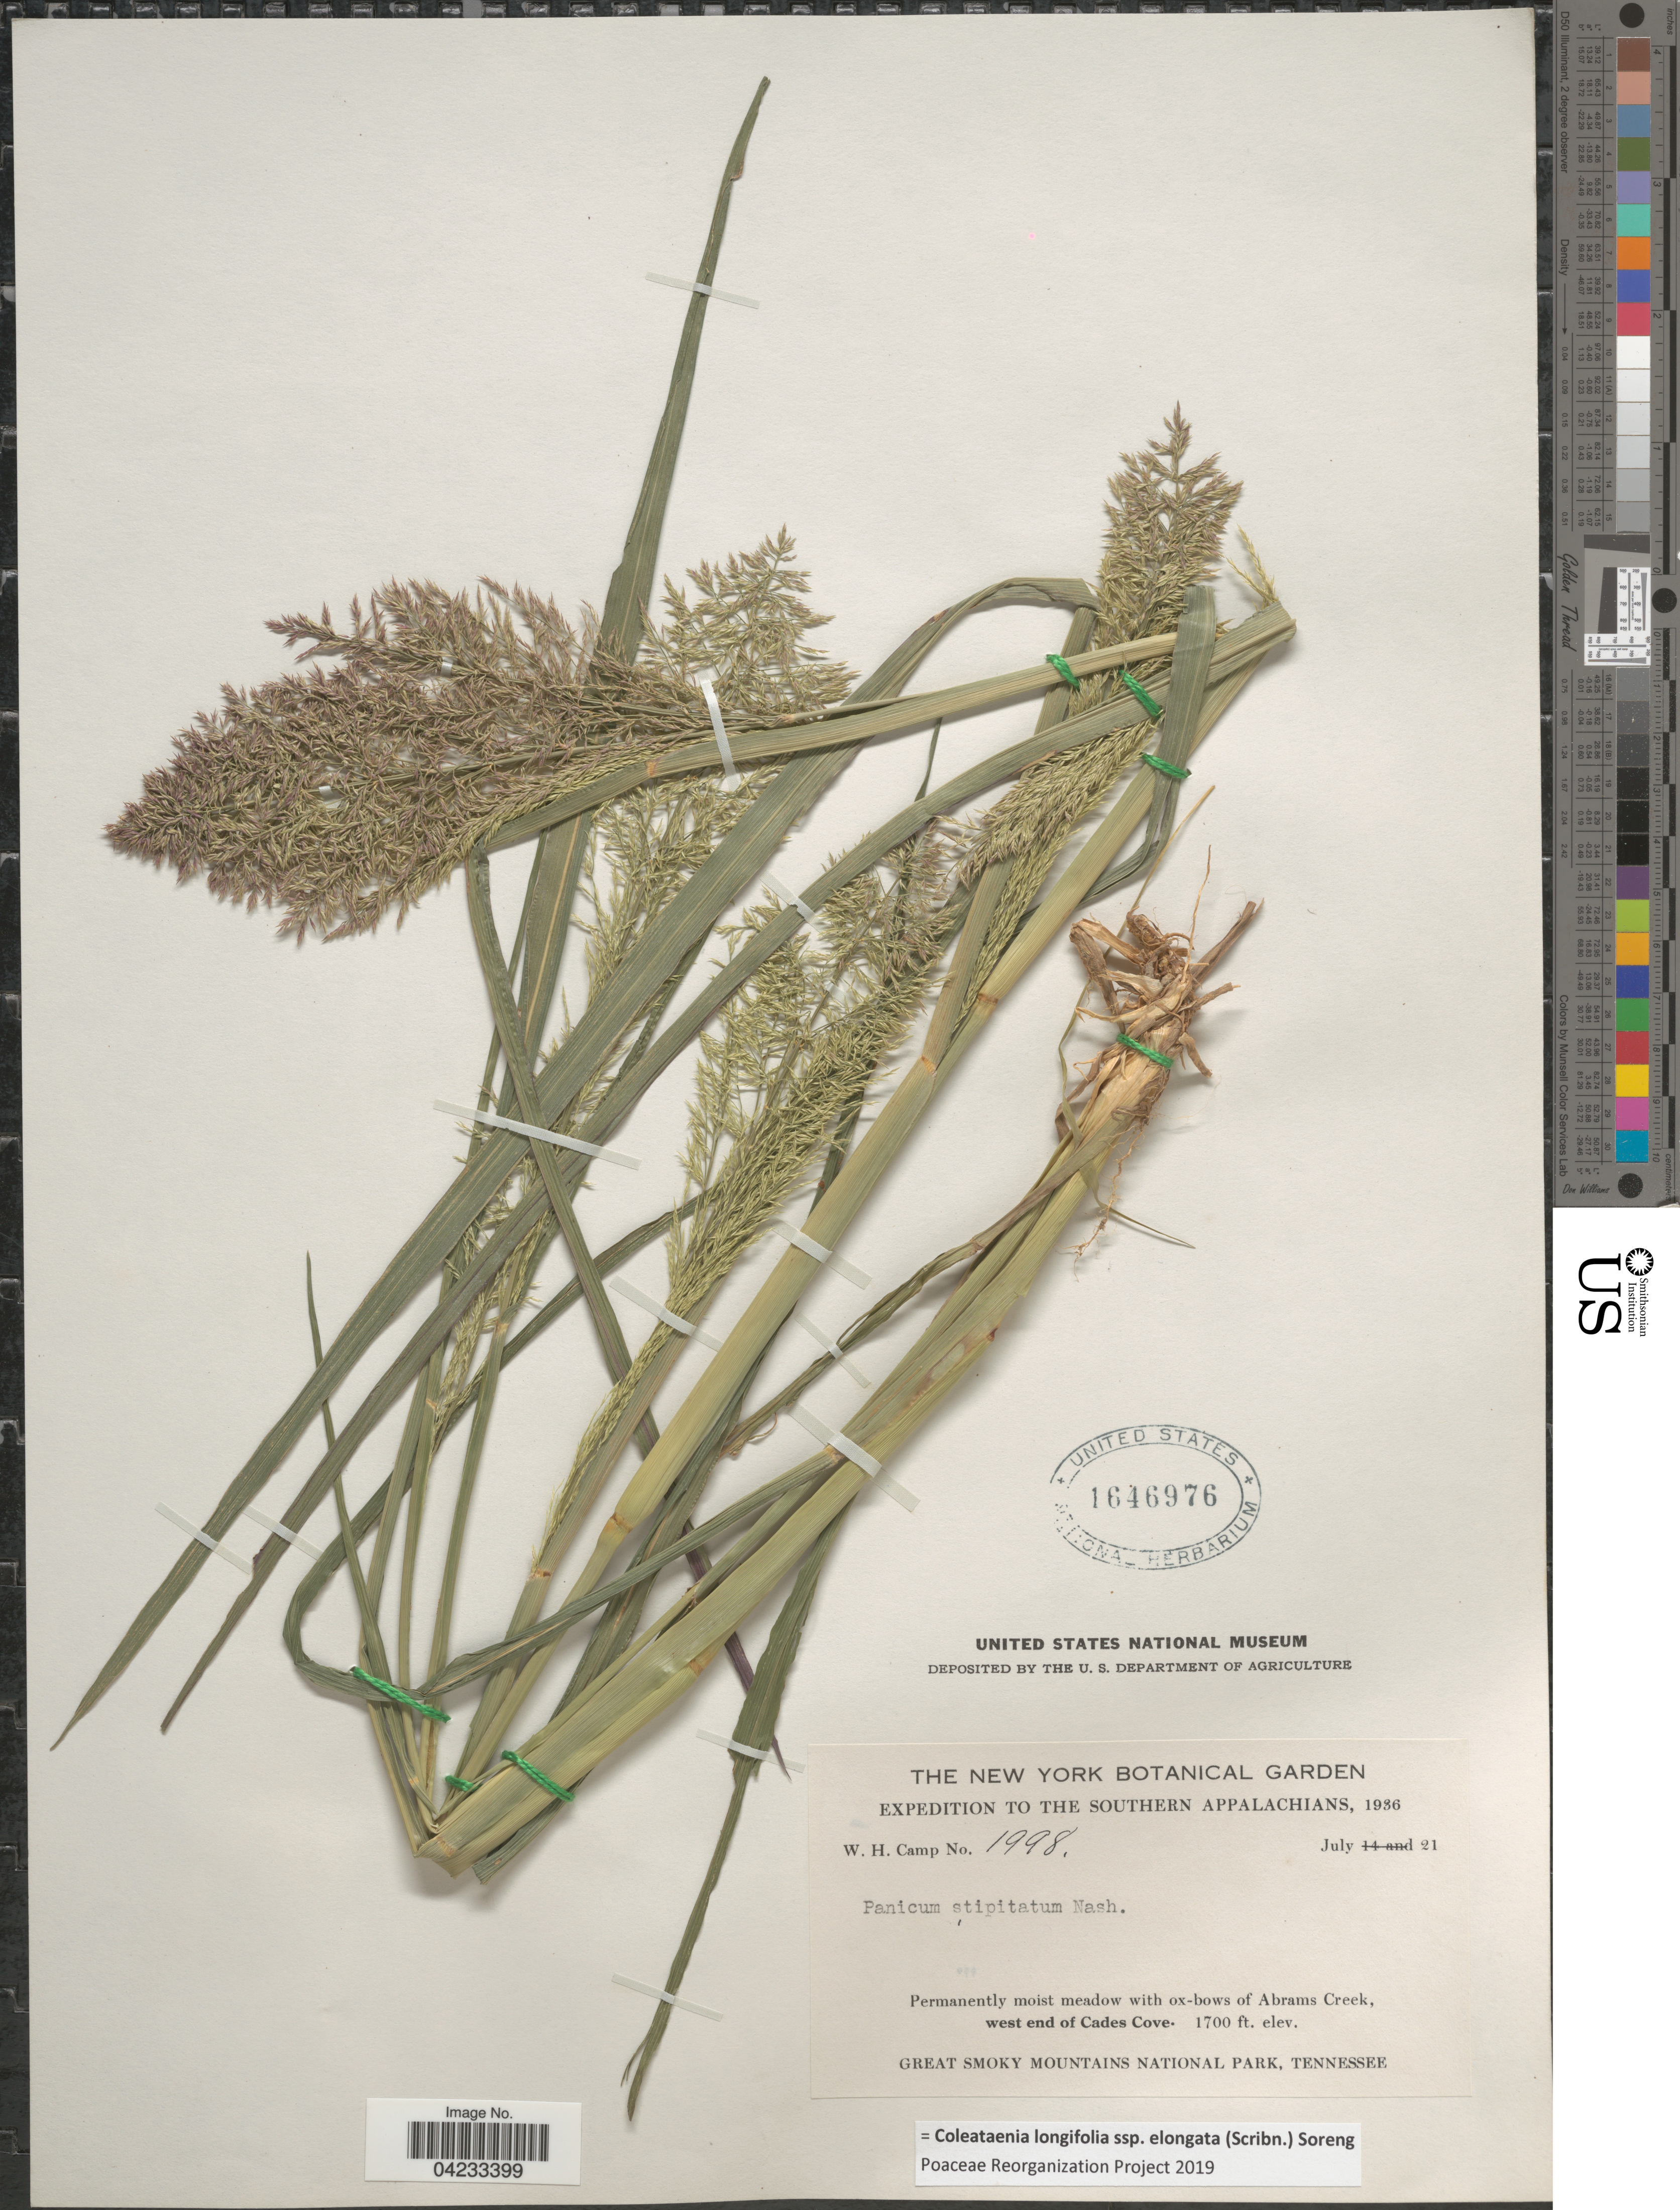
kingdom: Plantae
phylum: Tracheophyta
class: Liliopsida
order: Poales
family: Poaceae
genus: Coleataenia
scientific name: Coleataenia longifolia subsp. elongata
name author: (Scribn.) Soreng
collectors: W. H. Camp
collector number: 1998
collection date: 1936-07-21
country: United States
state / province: Tennessee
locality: Expedition To The Southern Appalachians, 1936. Permanently moist meadow with ox-bows of Abrams Creek, west end of Cades Cove. Great Smoky Mountains National Park.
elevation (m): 518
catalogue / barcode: US 1646976